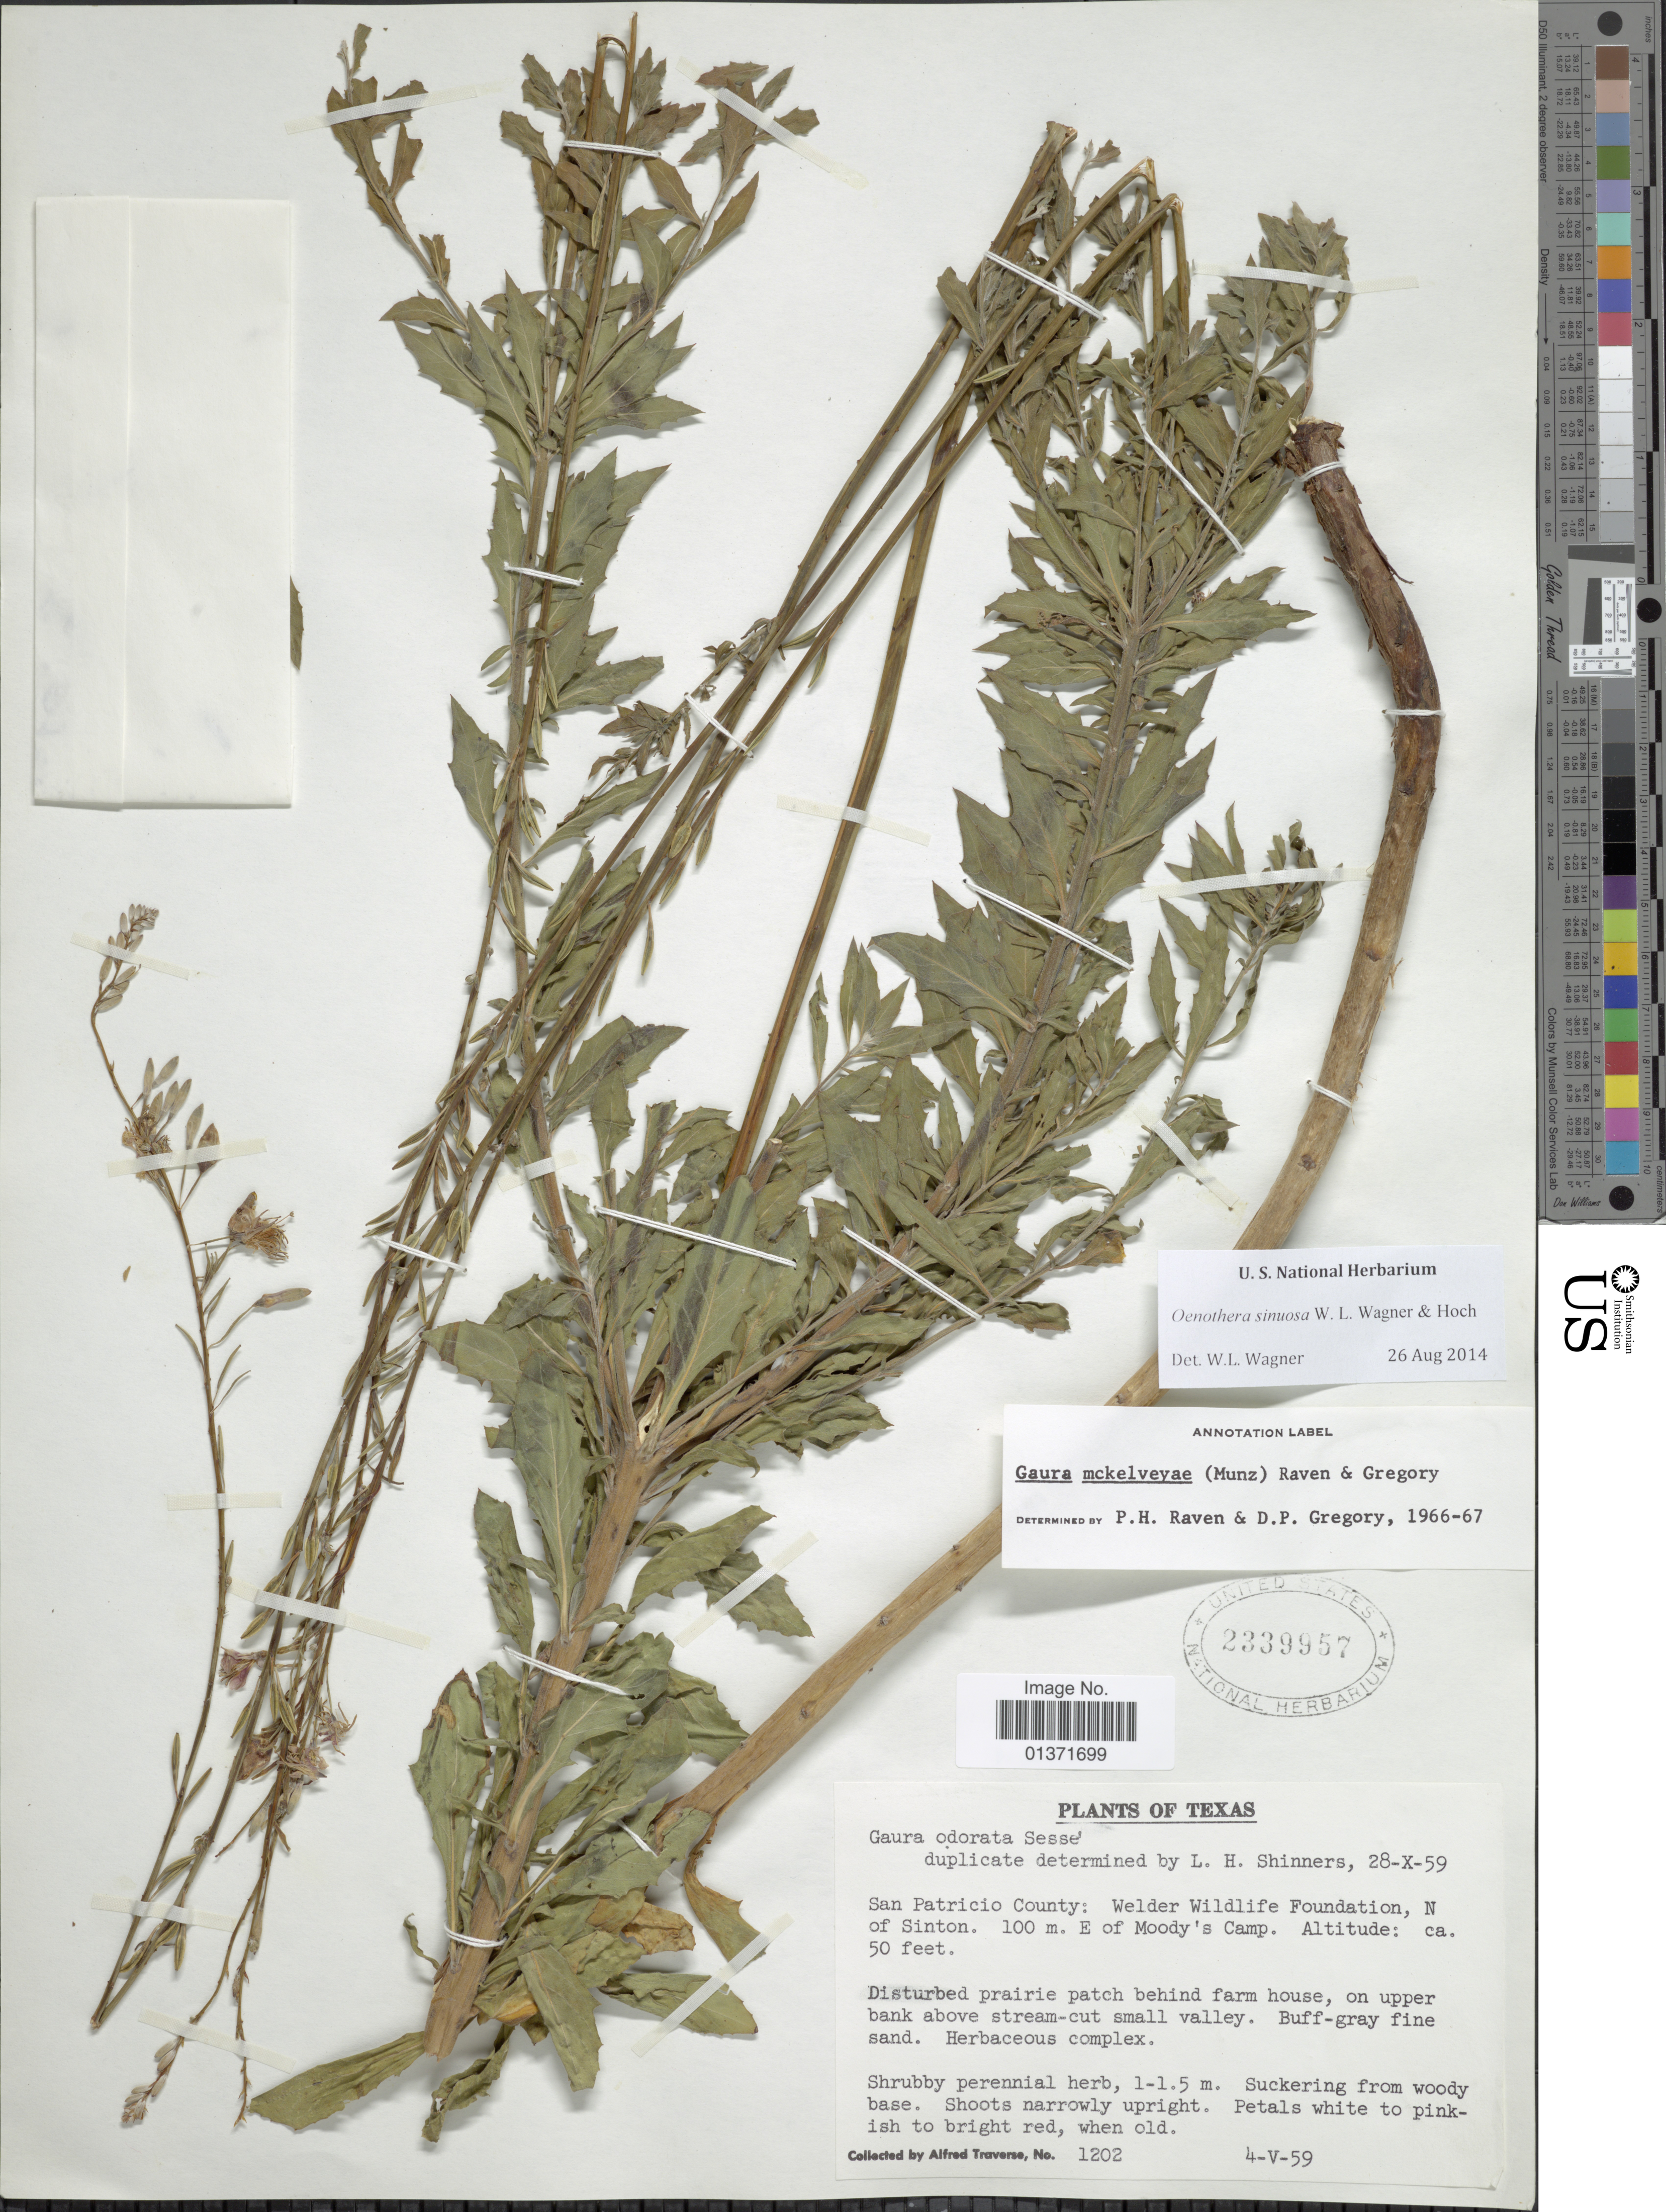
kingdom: Plantae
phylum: Tracheophyta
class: Magnoliopsida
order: Myrtales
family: Onagraceae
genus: Oenothera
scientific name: Oenothera sinuosa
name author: Nutt. ex Ser.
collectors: A. Traverse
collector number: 1202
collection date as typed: Transcribed d/m/y: 4/5/59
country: United States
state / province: Texas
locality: San Patricio County: Welder Wildlife Foundation, N of Sinton, 100 m E of Moody's Camp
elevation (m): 15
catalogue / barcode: US 2339957